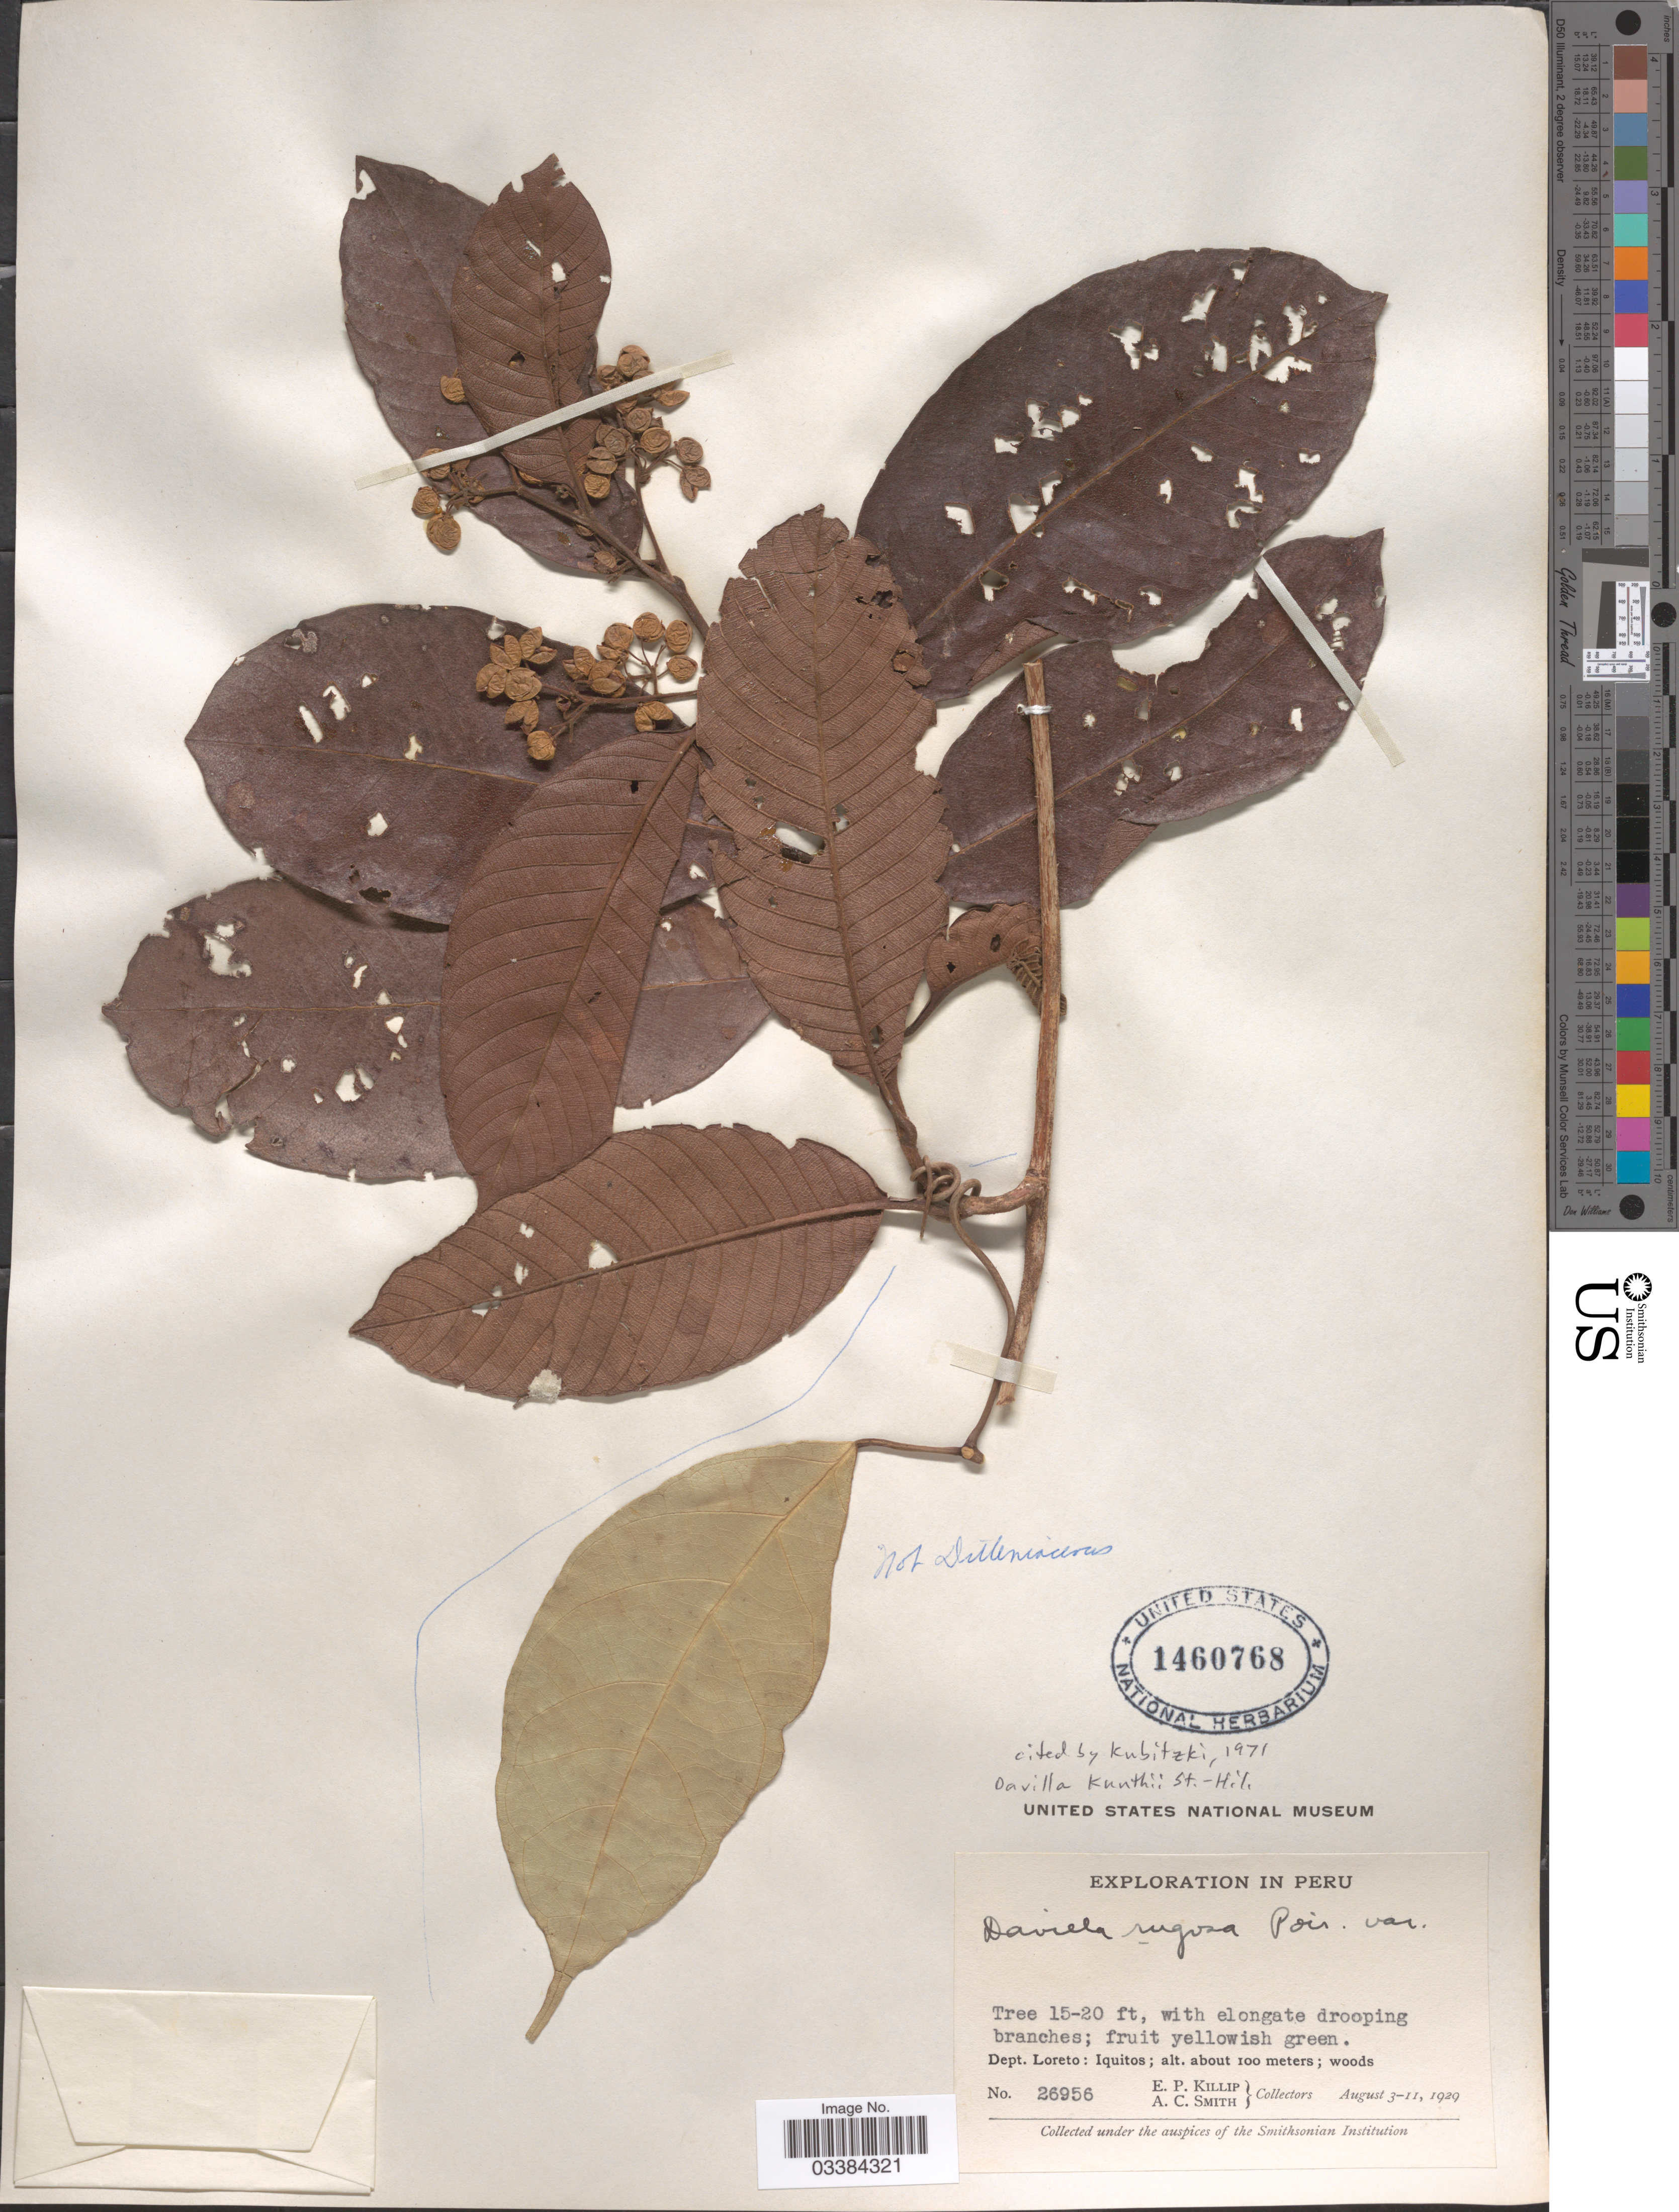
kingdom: Plantae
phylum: Tracheophyta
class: Magnoliopsida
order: Dilleniales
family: Dilleniaceae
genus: Davilla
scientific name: Davilla kunthii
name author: A. St.-Hil.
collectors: E. P. Killip & A. C. Smith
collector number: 26956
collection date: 1929-08-03/1929-08-11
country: Peru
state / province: Loreto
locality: Dept. Loreto: Iquitos.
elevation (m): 100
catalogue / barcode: US 1460768